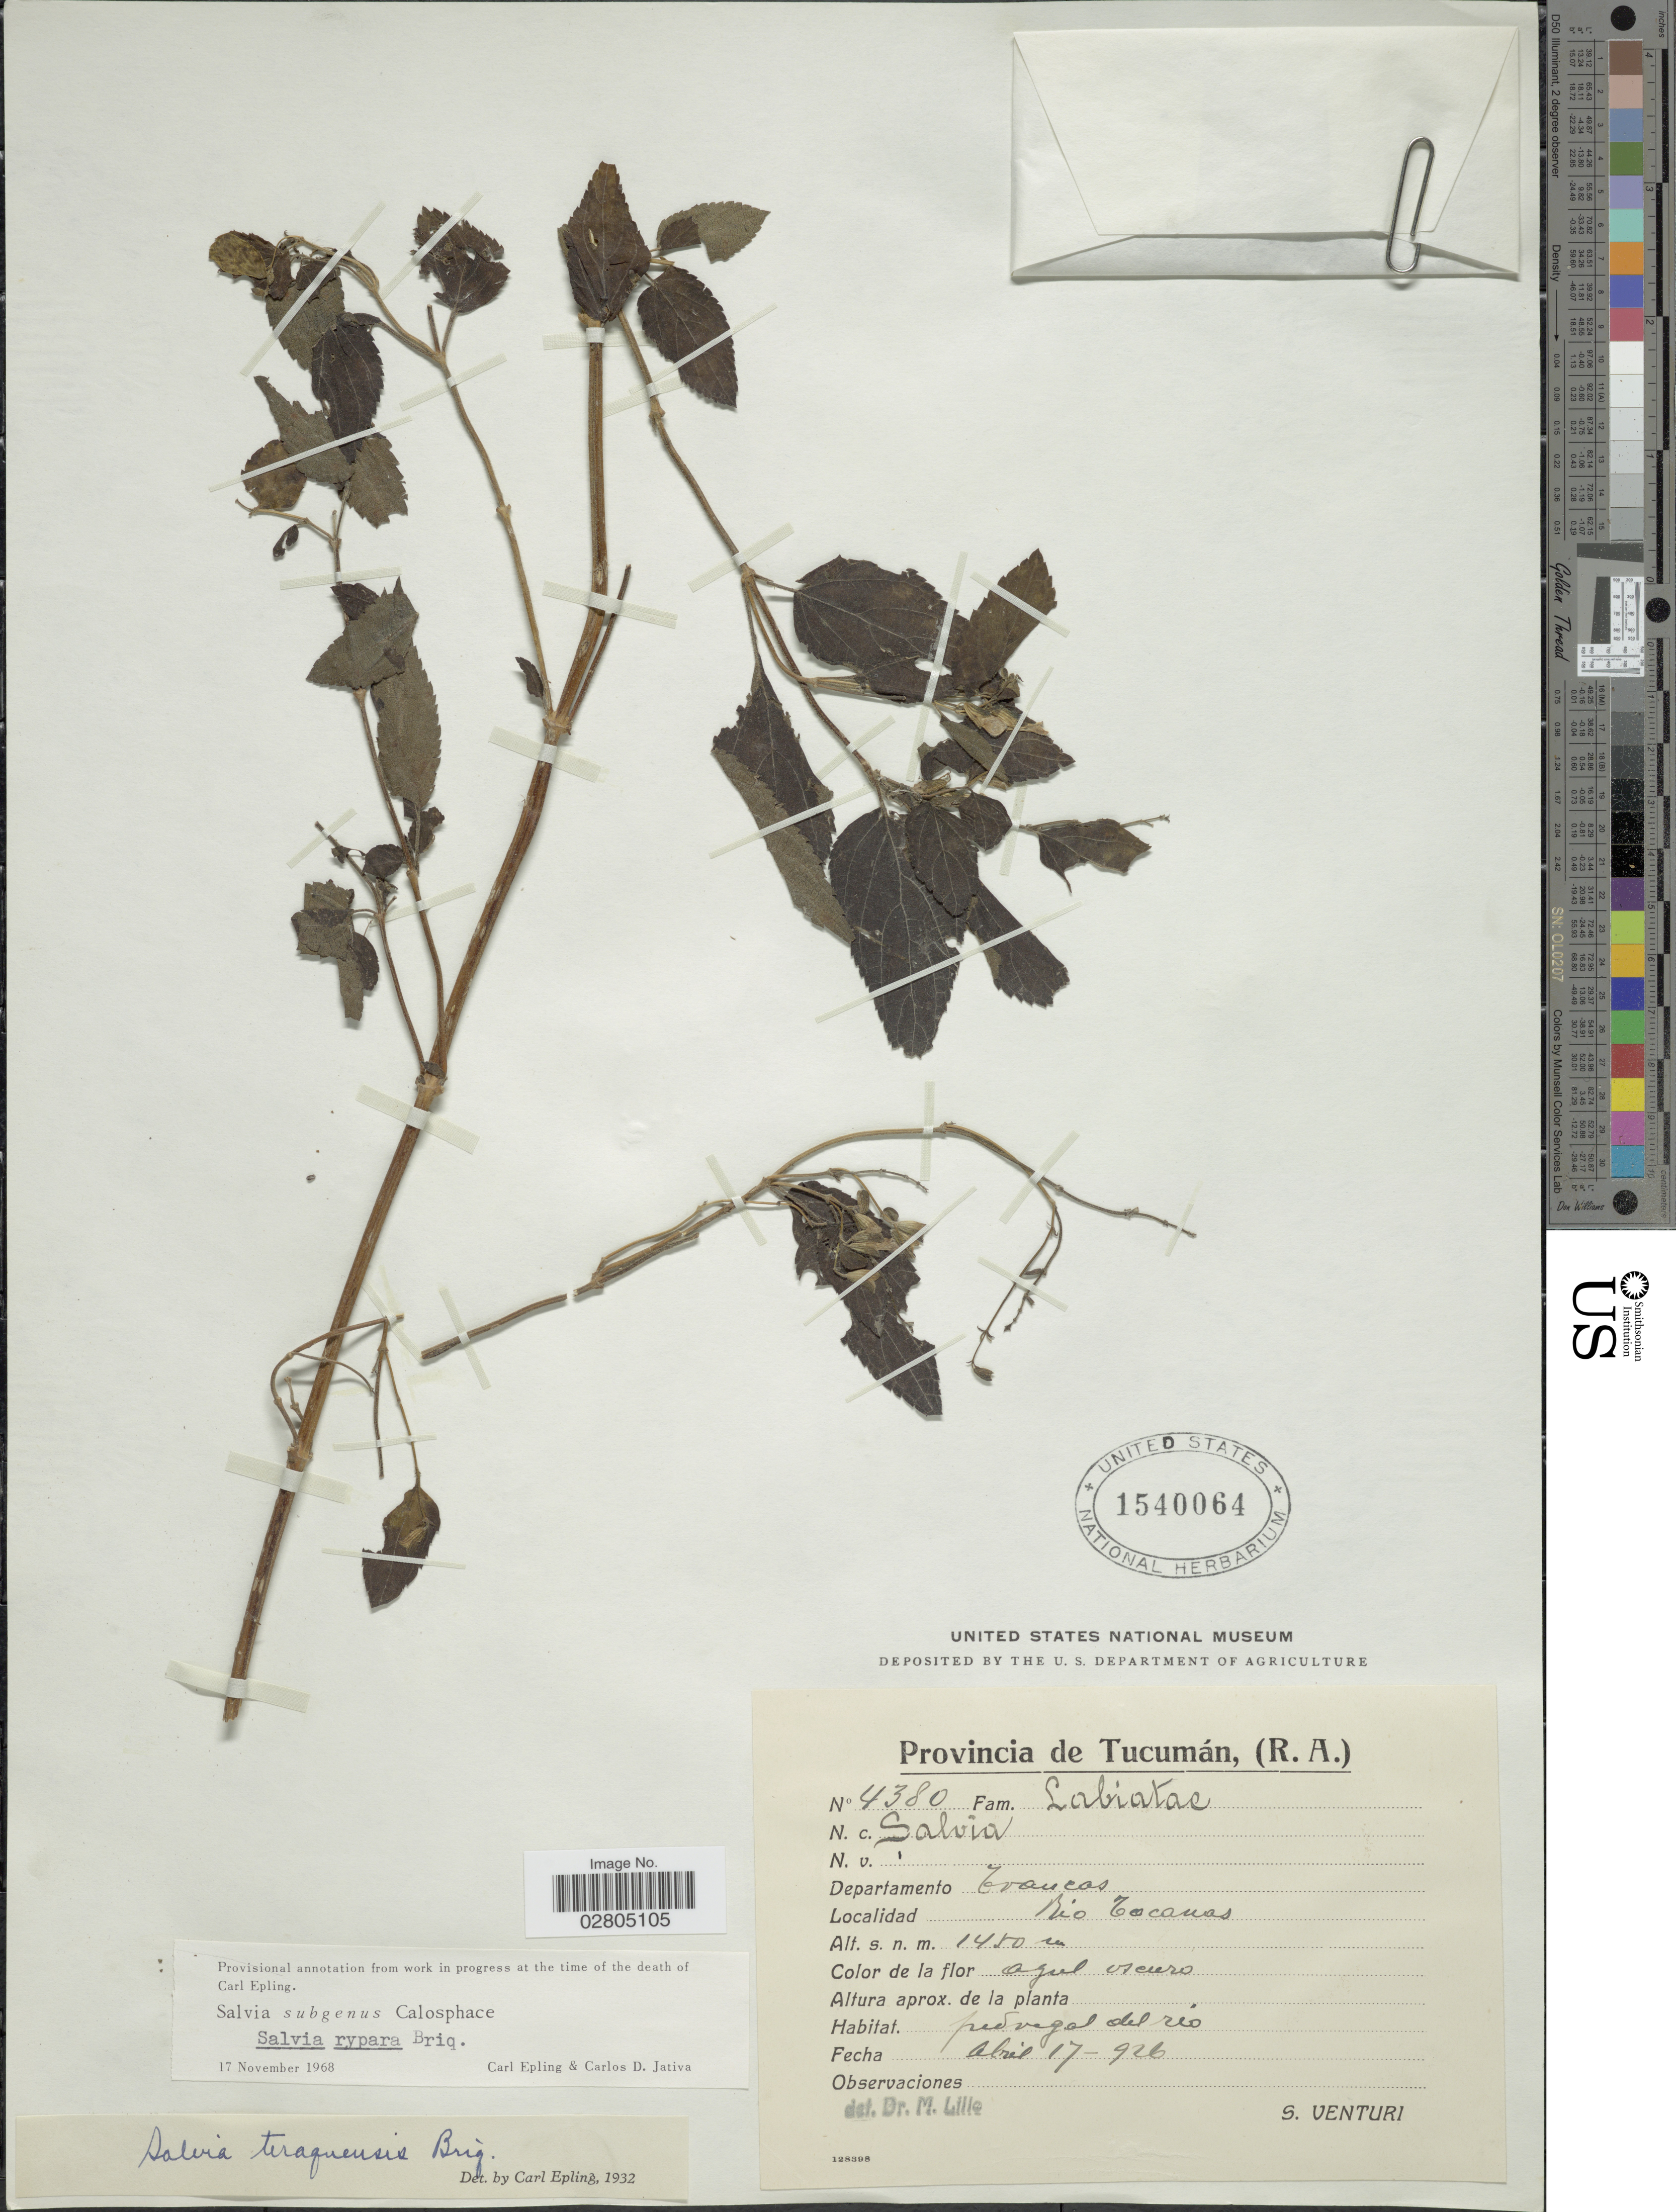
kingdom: Plantae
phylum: Tracheophyta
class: Magnoliopsida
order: Lamiales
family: Lamiaceae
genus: Salvia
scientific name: Salvia rusbyi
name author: Britton ex Rusby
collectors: S. Venturi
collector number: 4380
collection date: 1926-04-17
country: Argentina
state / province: Tucuman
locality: Provincia de Tucumán, R.A., Departamento Traucas, Rio Tocanas.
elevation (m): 1450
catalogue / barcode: US 1540064